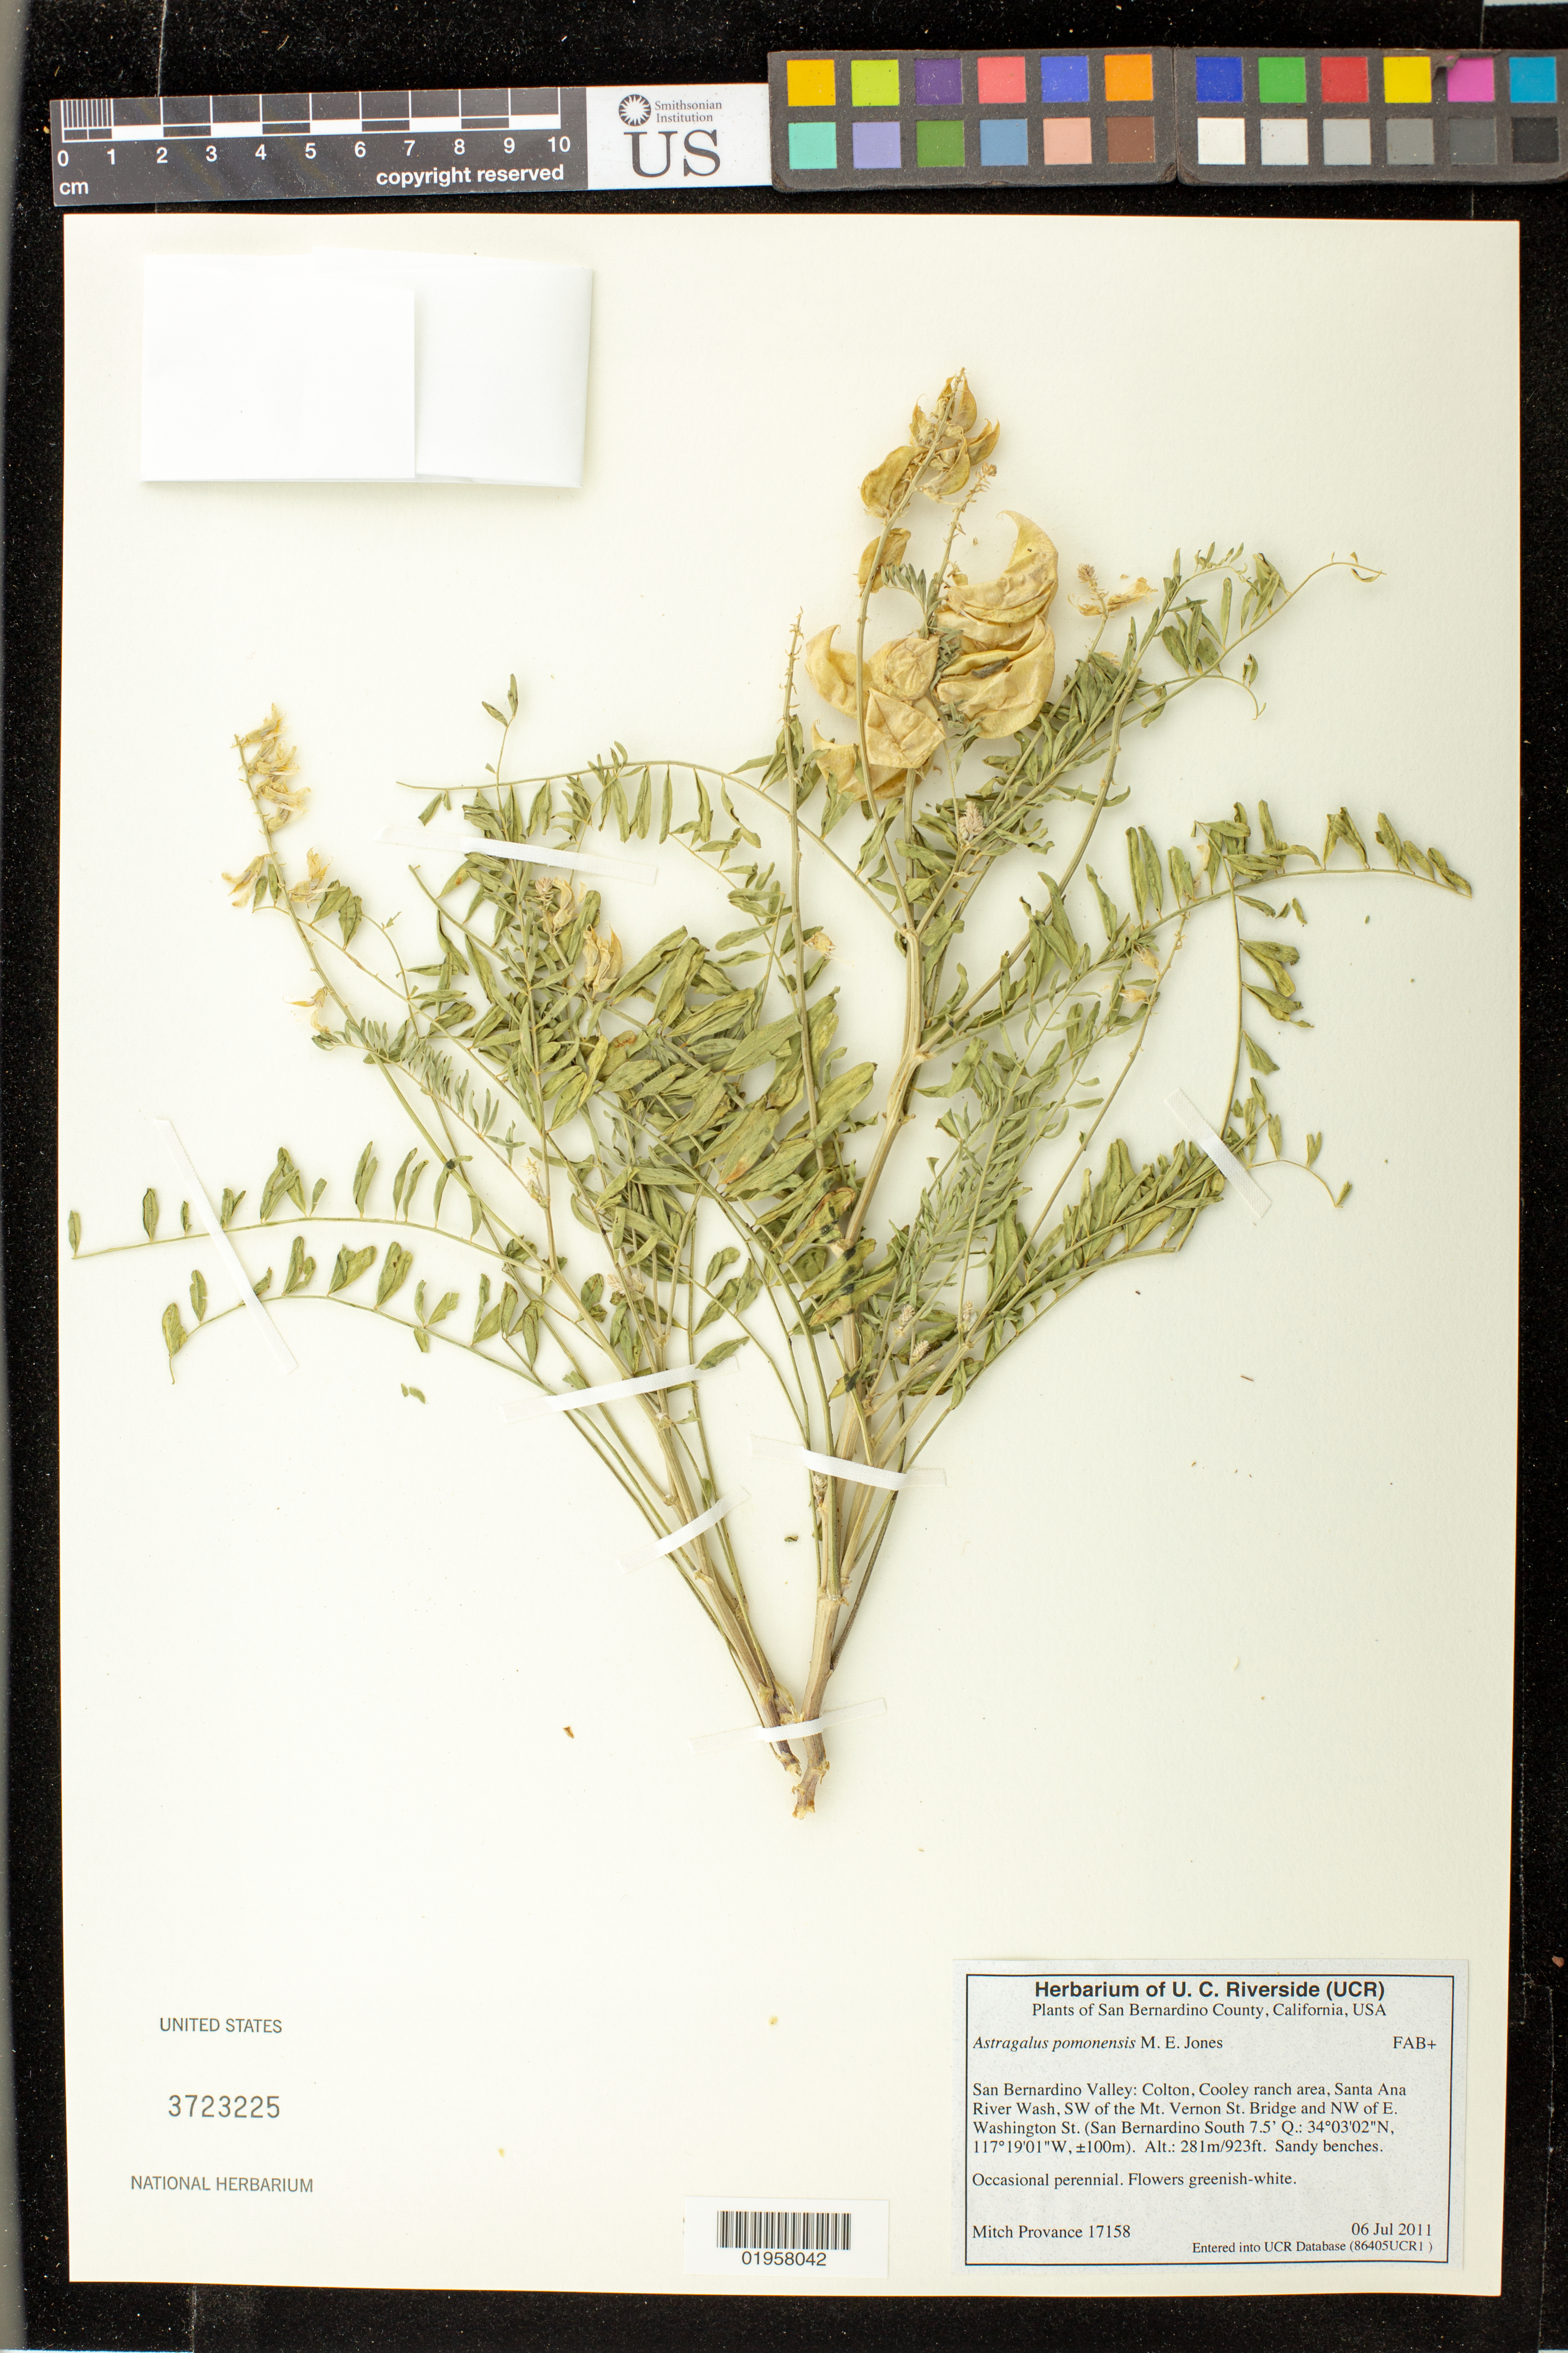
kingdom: Plantae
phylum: Tracheophyta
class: Magnoliopsida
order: Fabales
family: Fabaceae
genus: Astragalus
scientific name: Astragalus pomonensis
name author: M.E. Jones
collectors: M. Provance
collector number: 17158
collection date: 2011-07-05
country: United States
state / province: California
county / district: San Bernardino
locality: San Bernardino Valley: Colton, Cooley ranch area, Santa Ana River Wash, SW of the Mt. Vernon St. Bridge and NW of E. Washington St. (San Bernardino Soutn 7.5' Q)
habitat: Sandy benches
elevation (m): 281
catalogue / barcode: US 3723225